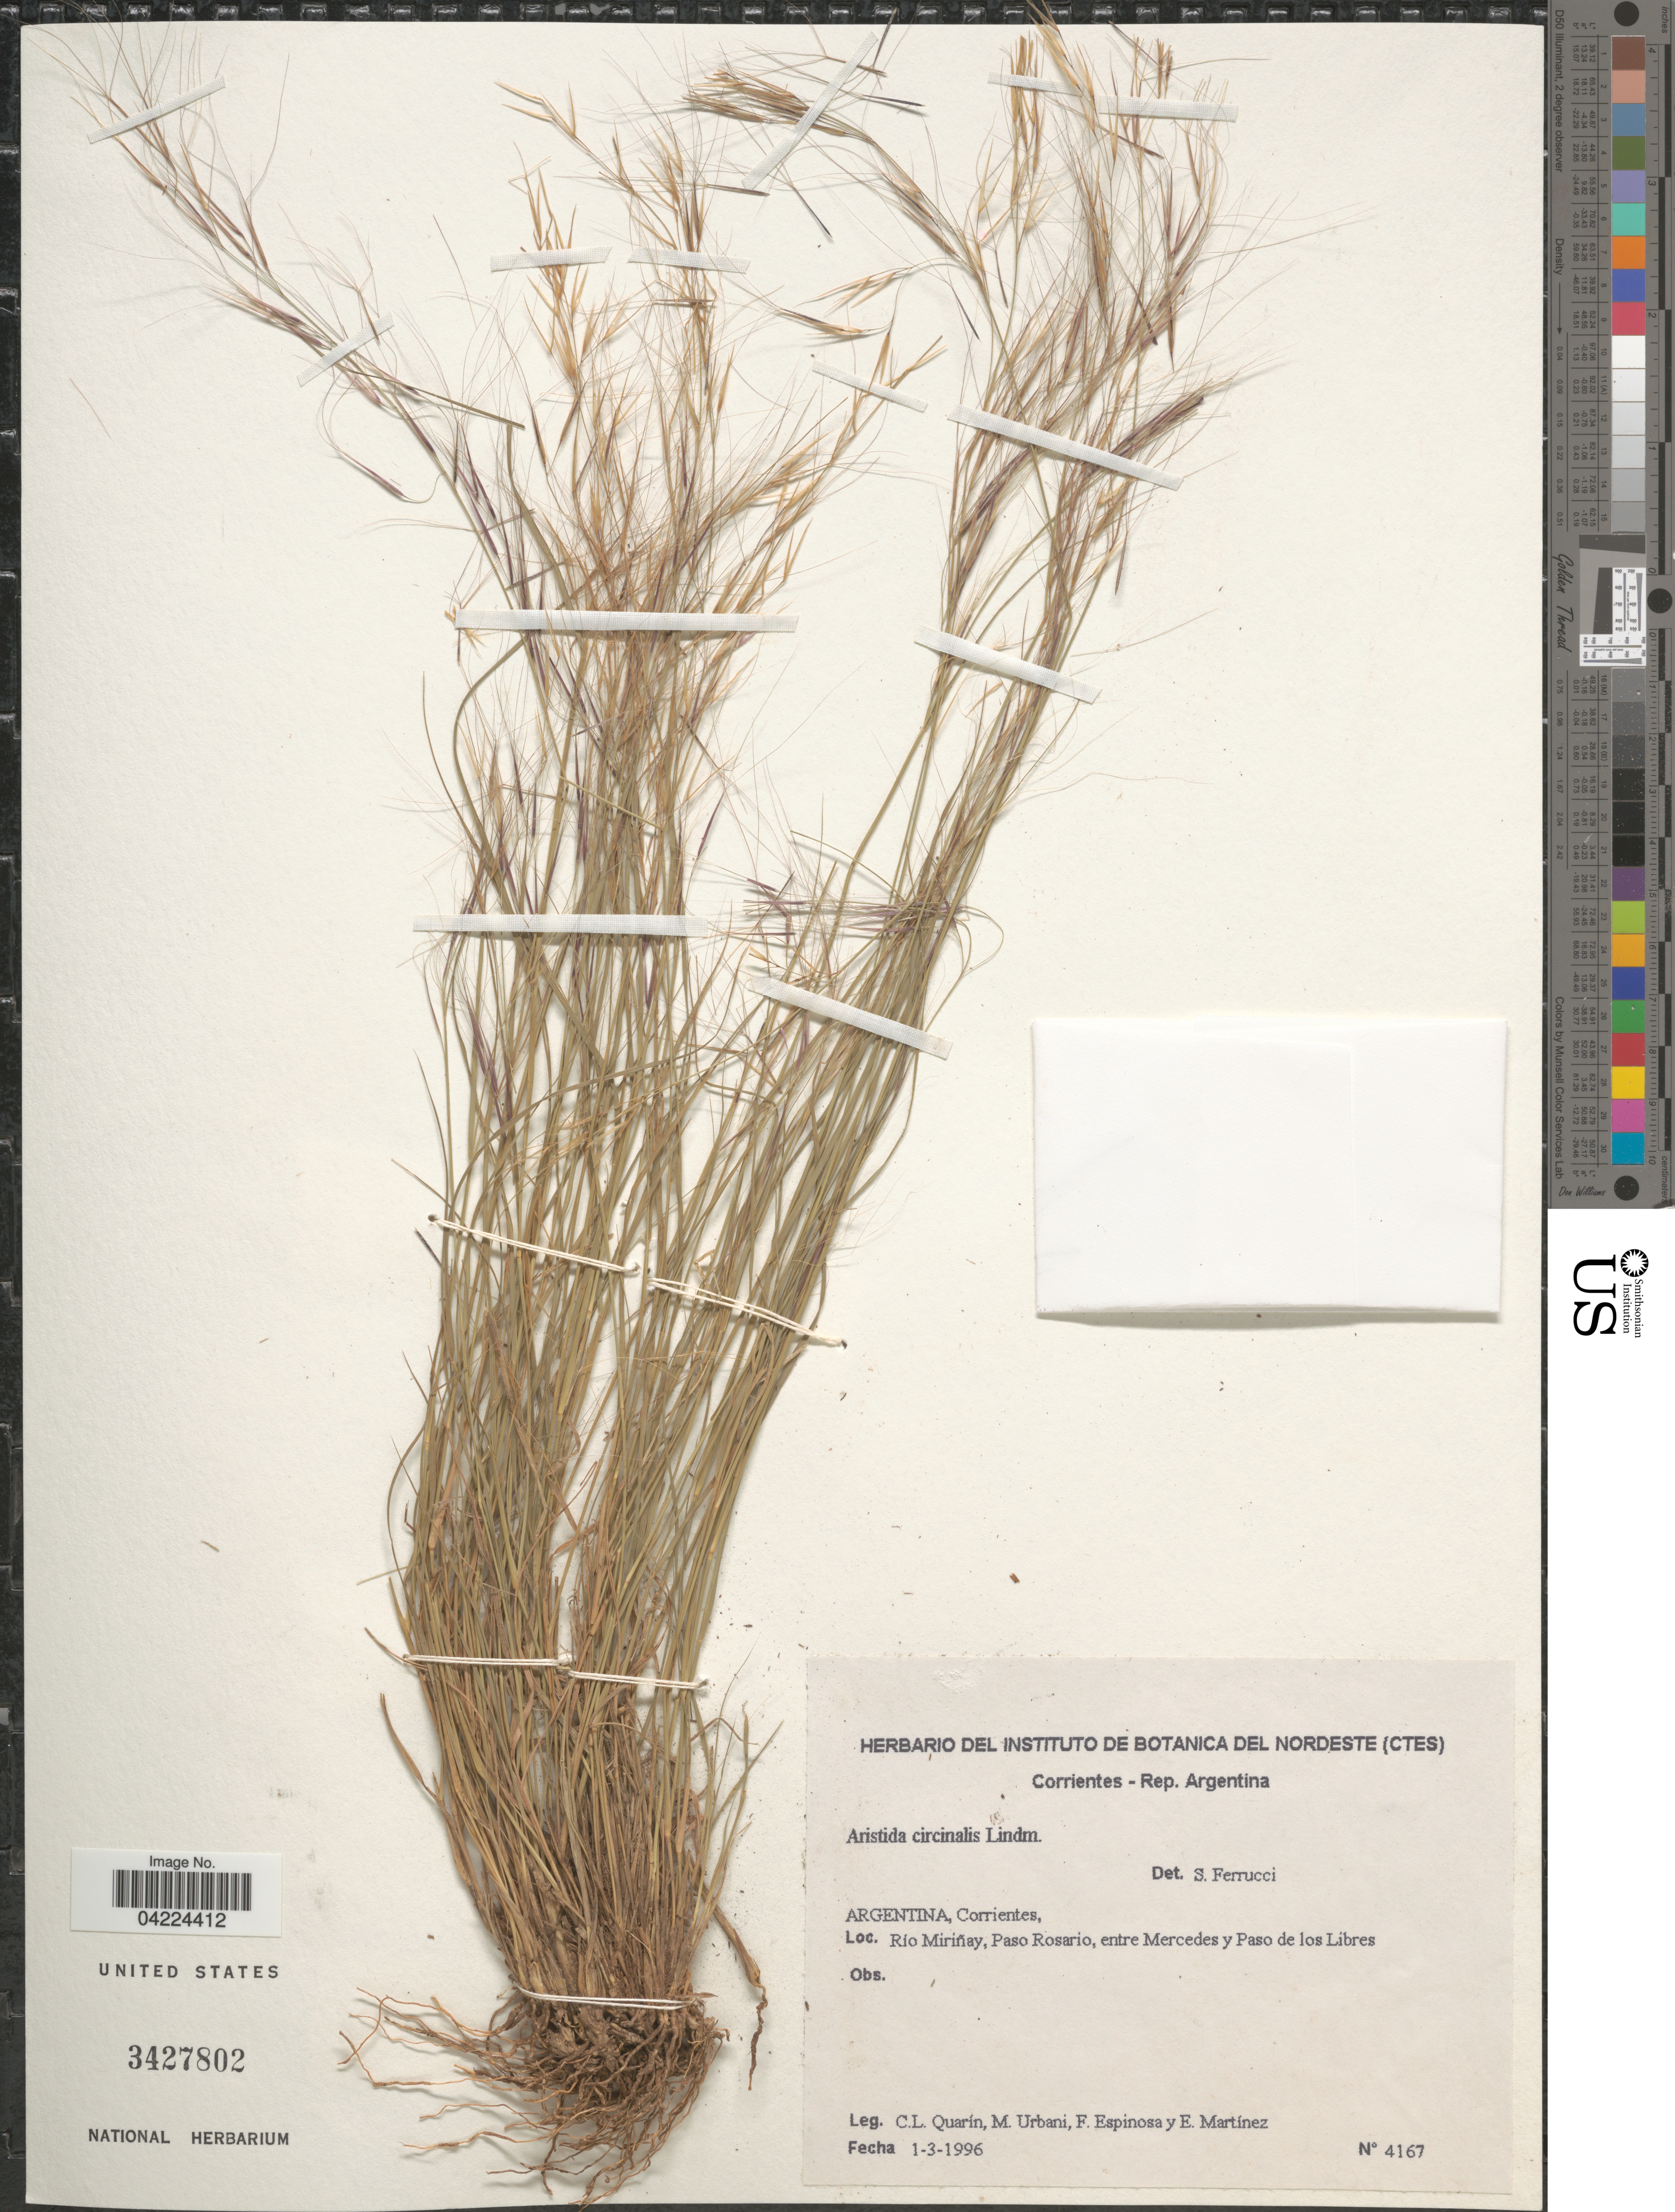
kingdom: Plantae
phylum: Tracheophyta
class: Liliopsida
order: Poales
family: Poaceae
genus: Aristida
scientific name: Aristida circinalis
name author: Lindm.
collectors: C. Quarin, M. Urbani, F. Espinosa & E. Martínez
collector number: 4167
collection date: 1996-03-01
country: Argentina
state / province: Corrientes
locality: Río Miríñay, Paso Rosario, entre Mercedes y Paso de los Libres.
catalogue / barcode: US 3427802